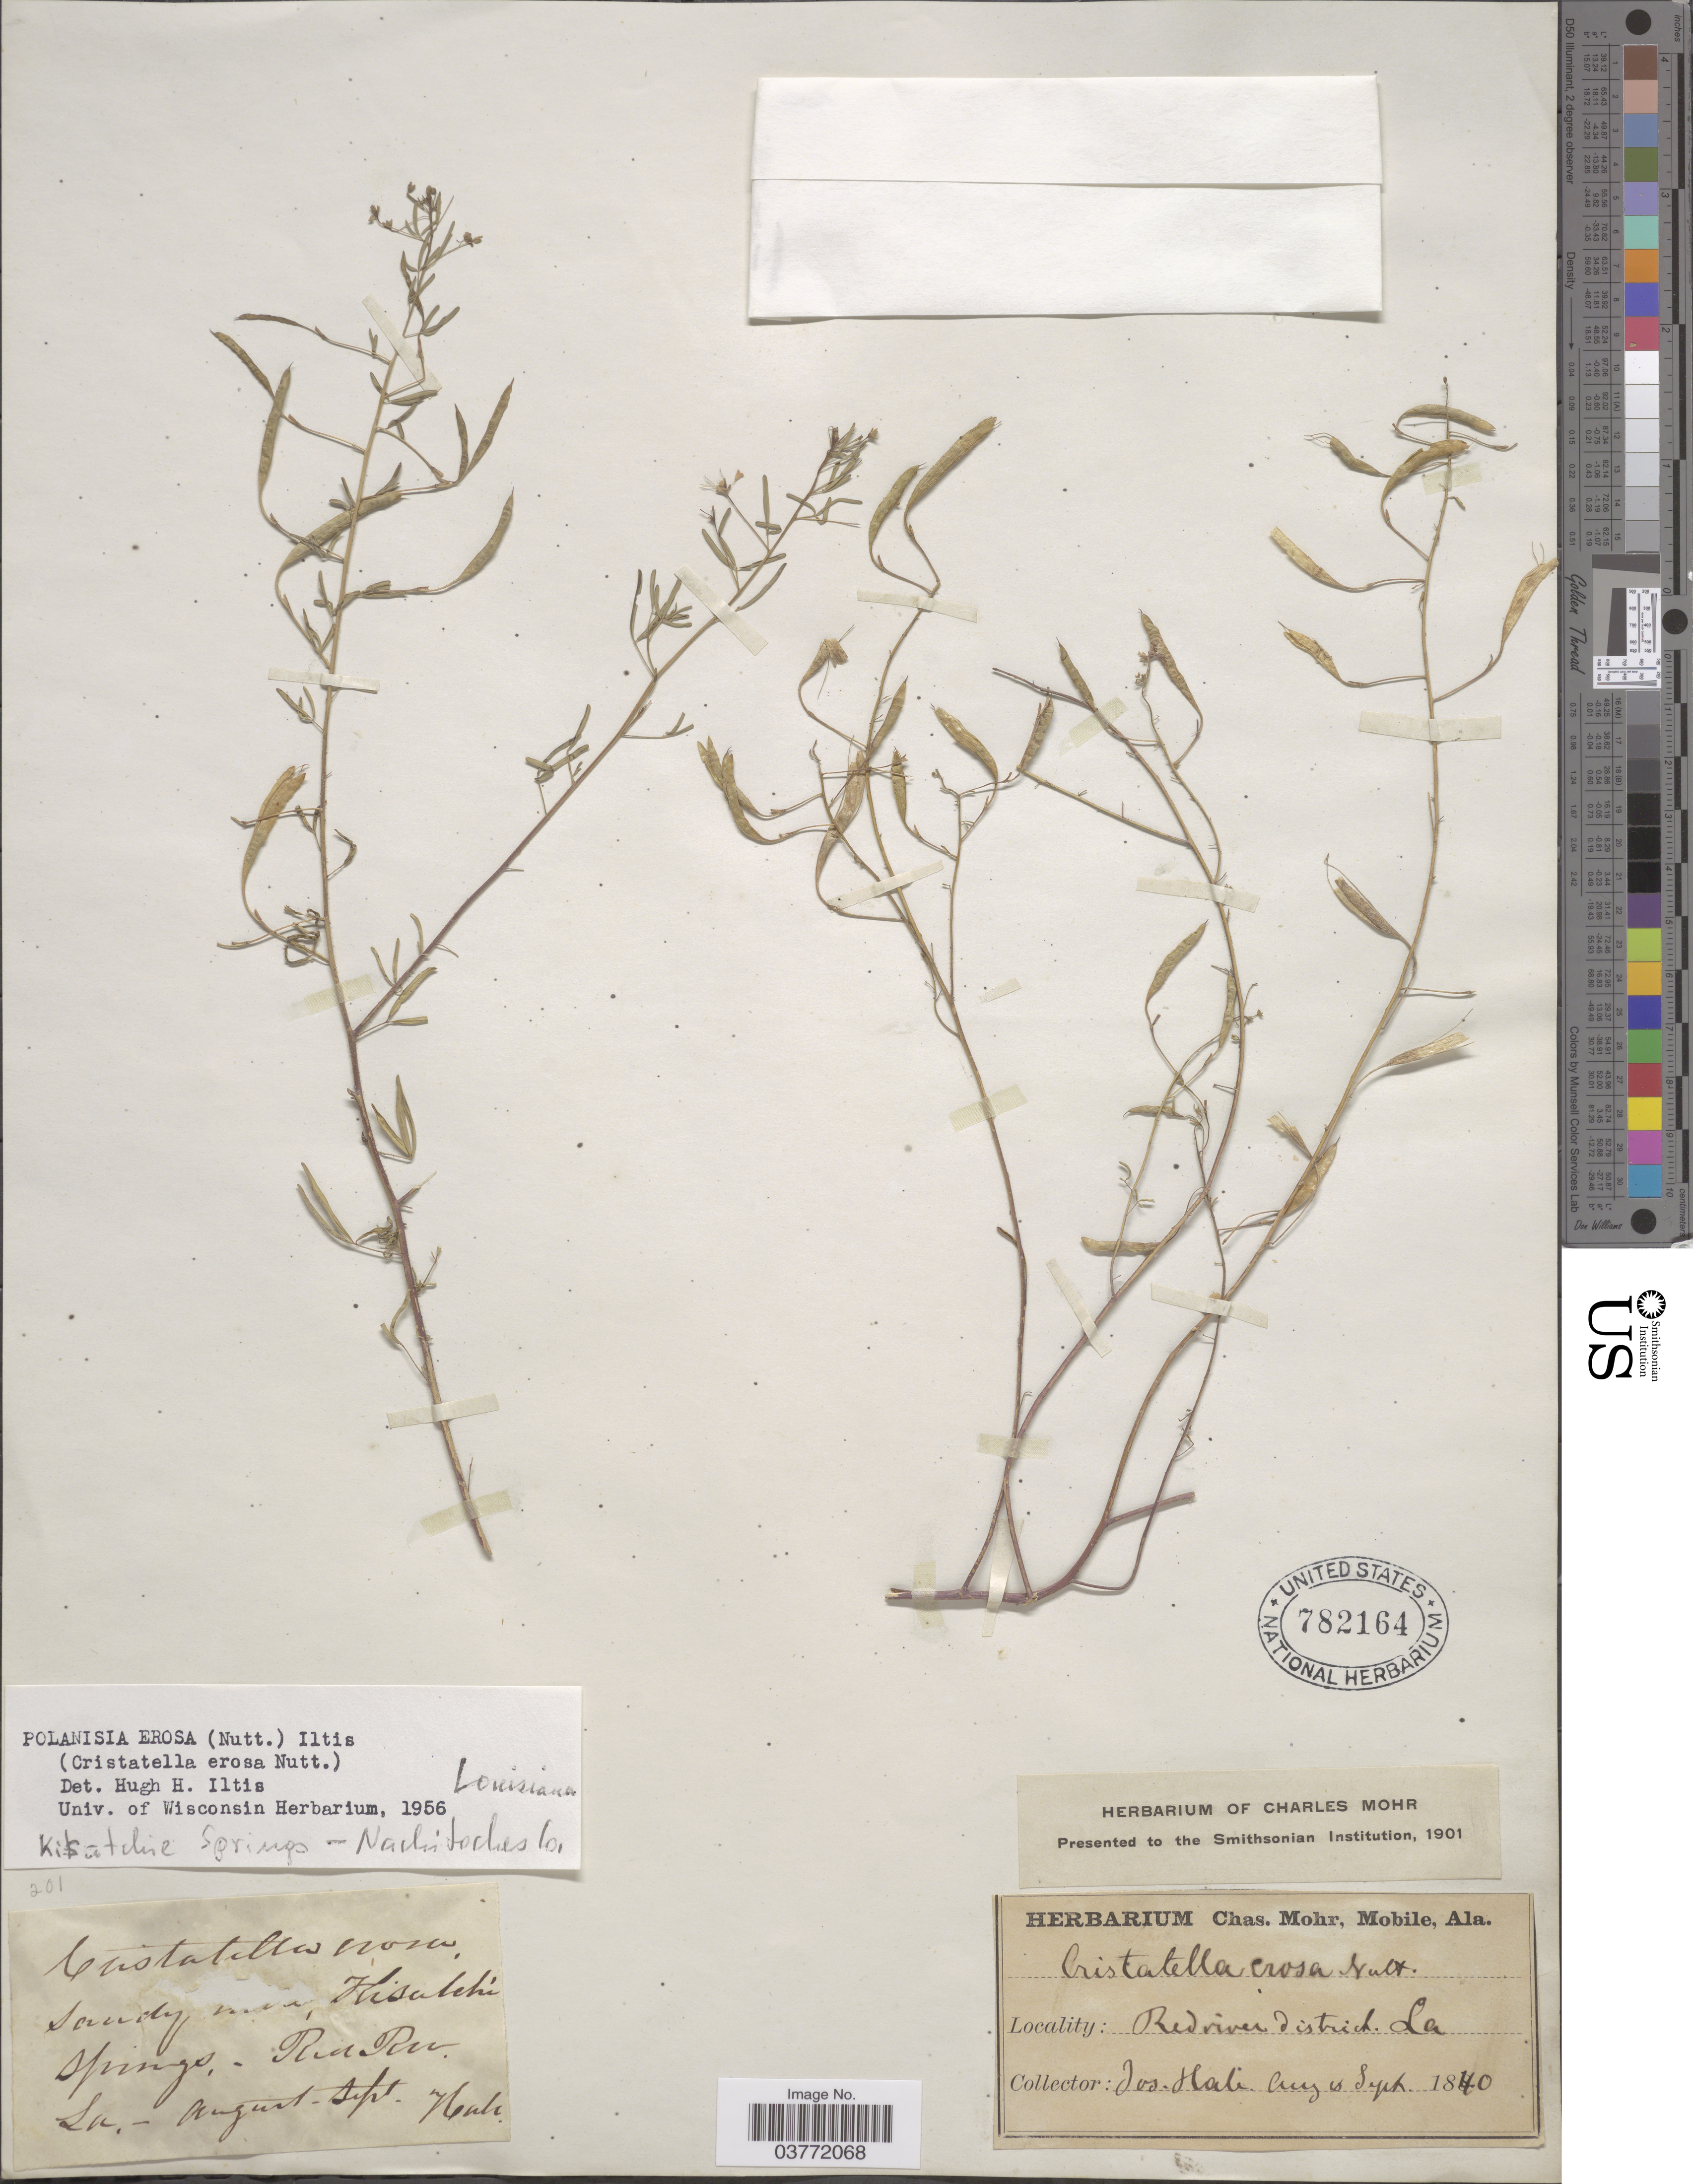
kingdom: Plantae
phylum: Tracheophyta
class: Magnoliopsida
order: Brassicales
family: Cleomaceae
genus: Polanisia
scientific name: Polanisia erosa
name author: (Nutt.) Iltis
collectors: J. Hale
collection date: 1840-08/1840-09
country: United States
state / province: Louisiana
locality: Kisatchi Springs, Red River District. Kisatchie Springs- Nachistoches Co.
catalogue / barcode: US 782164